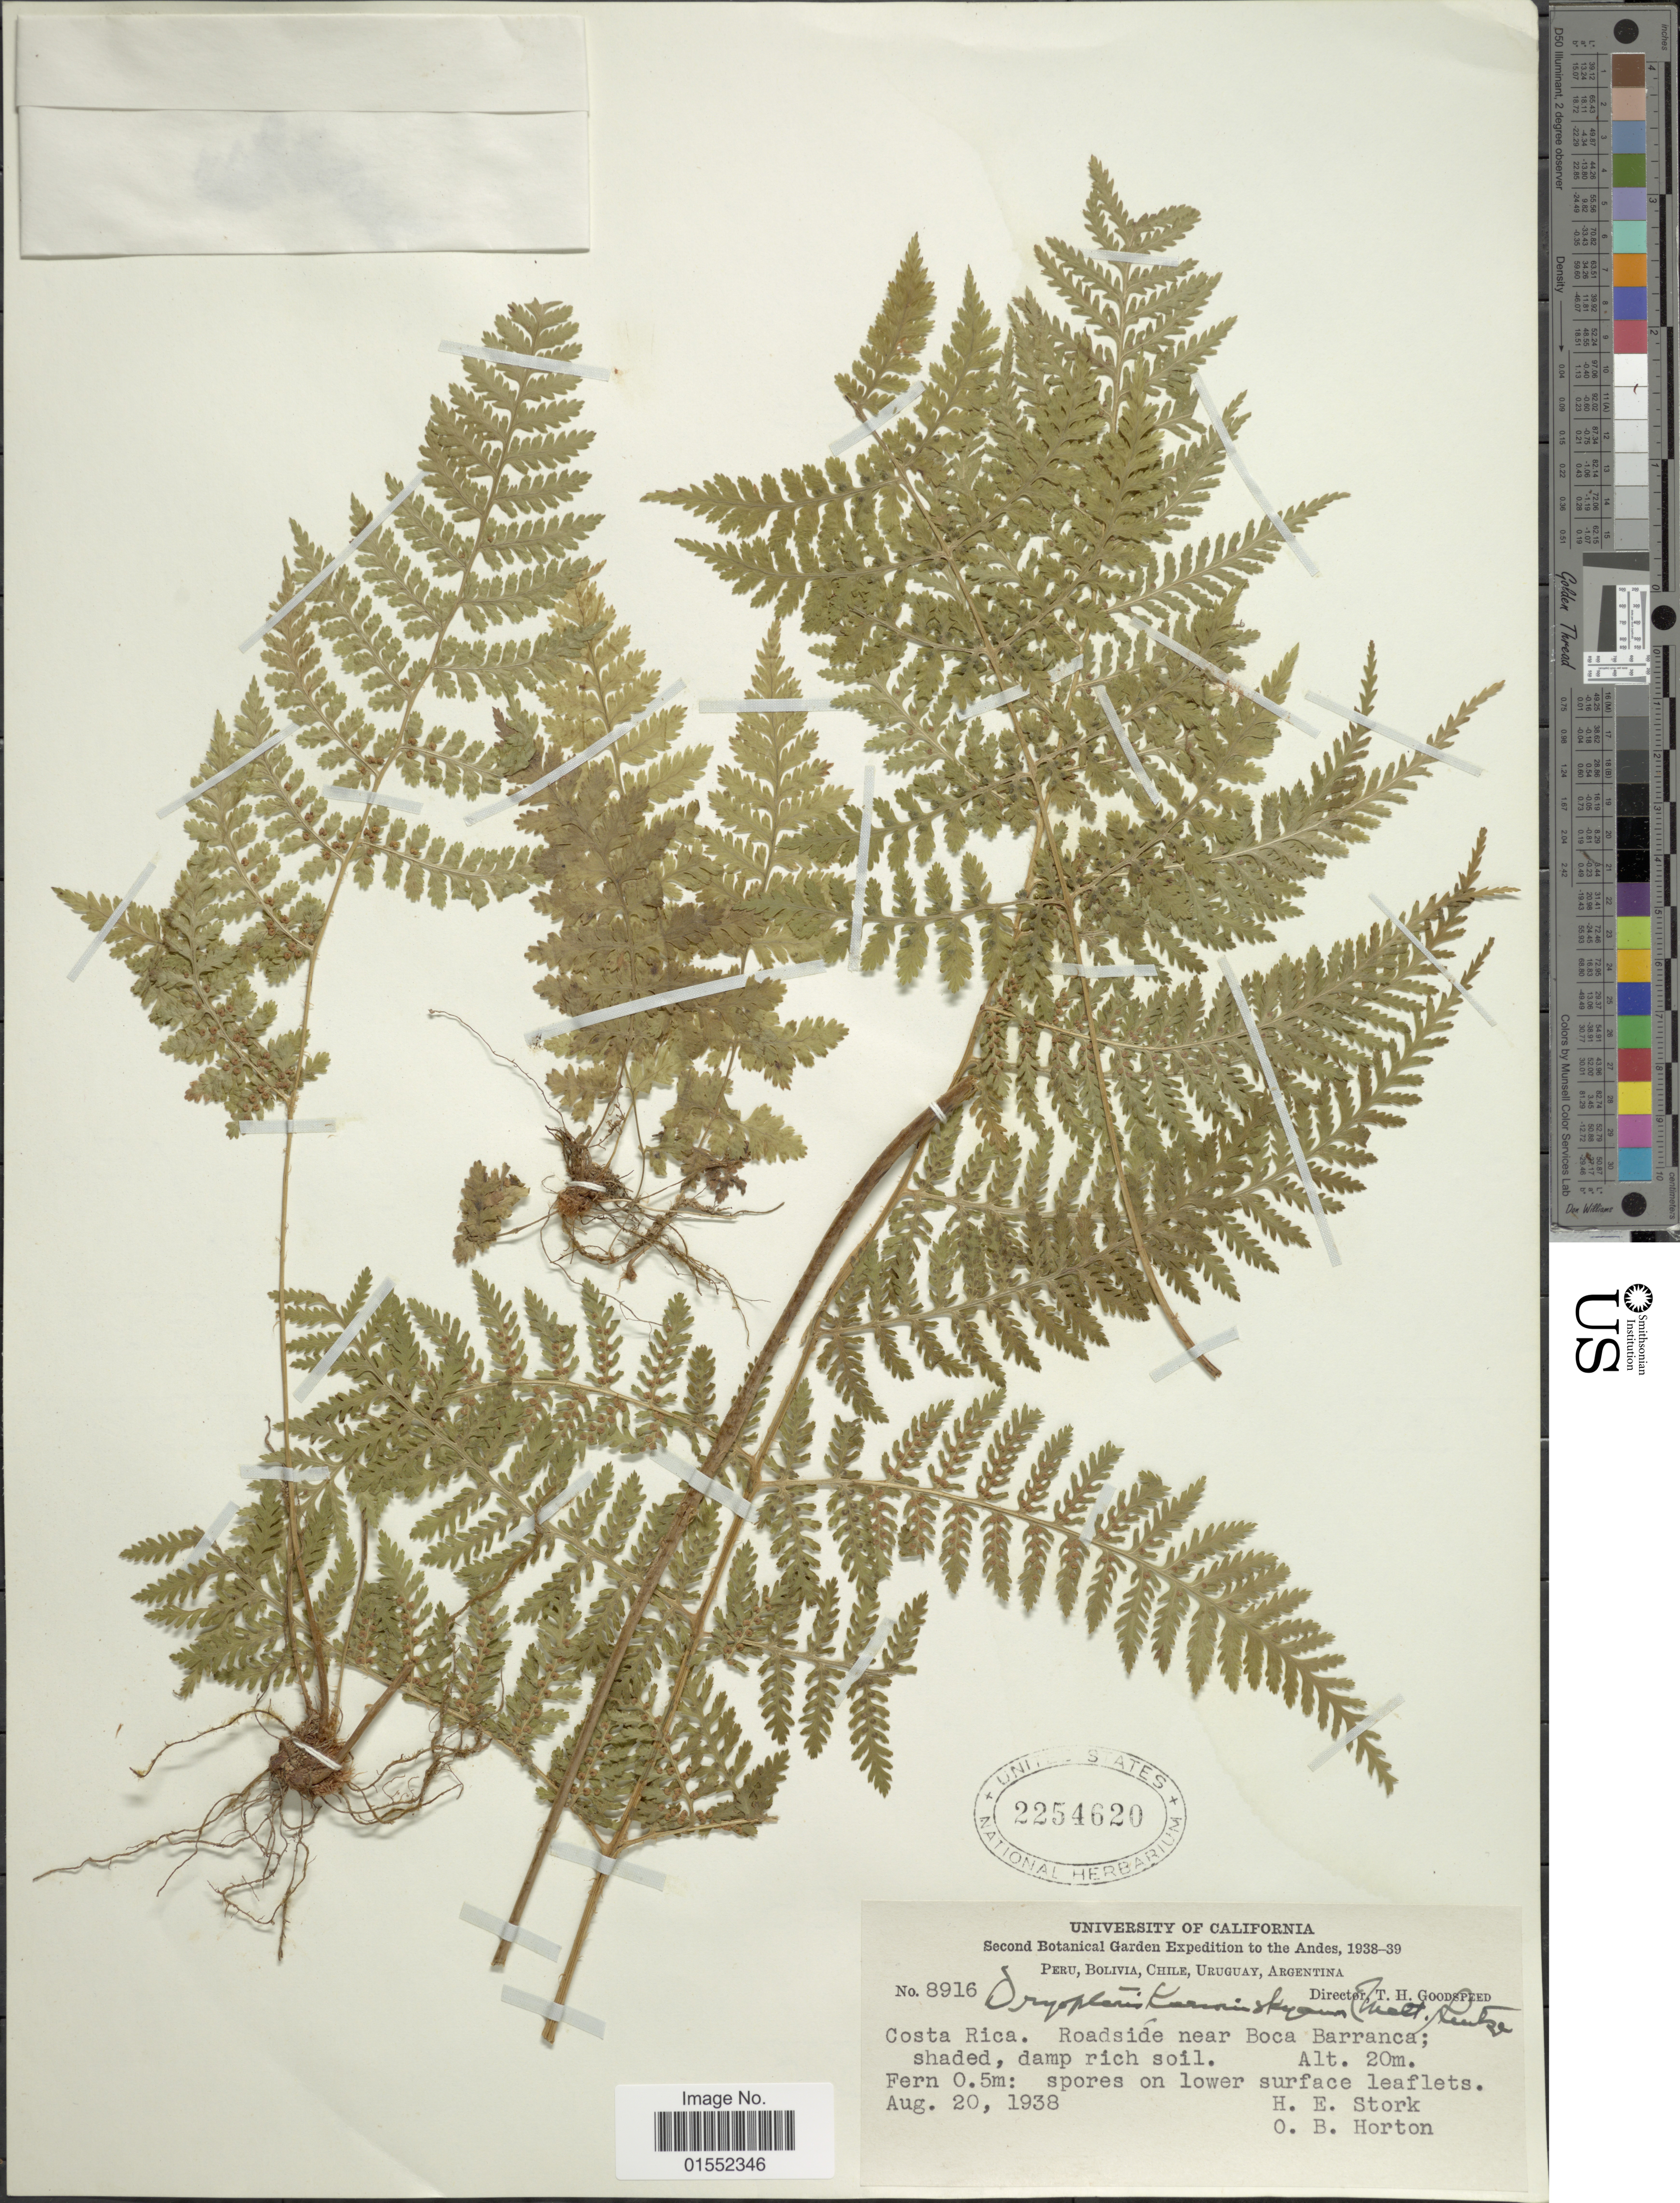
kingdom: Plantae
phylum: Tracheophyta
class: Polypodiopsida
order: Polypodiales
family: Dryopteridaceae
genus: Dryopteris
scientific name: Dryopteris karwinskyana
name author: (Mett.) Kuntze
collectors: H. E. Stork & O. B. Horton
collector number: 8916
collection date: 1938-08-20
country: Costa Rica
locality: Roadside near Boca Barranca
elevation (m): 20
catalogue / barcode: US 2254620